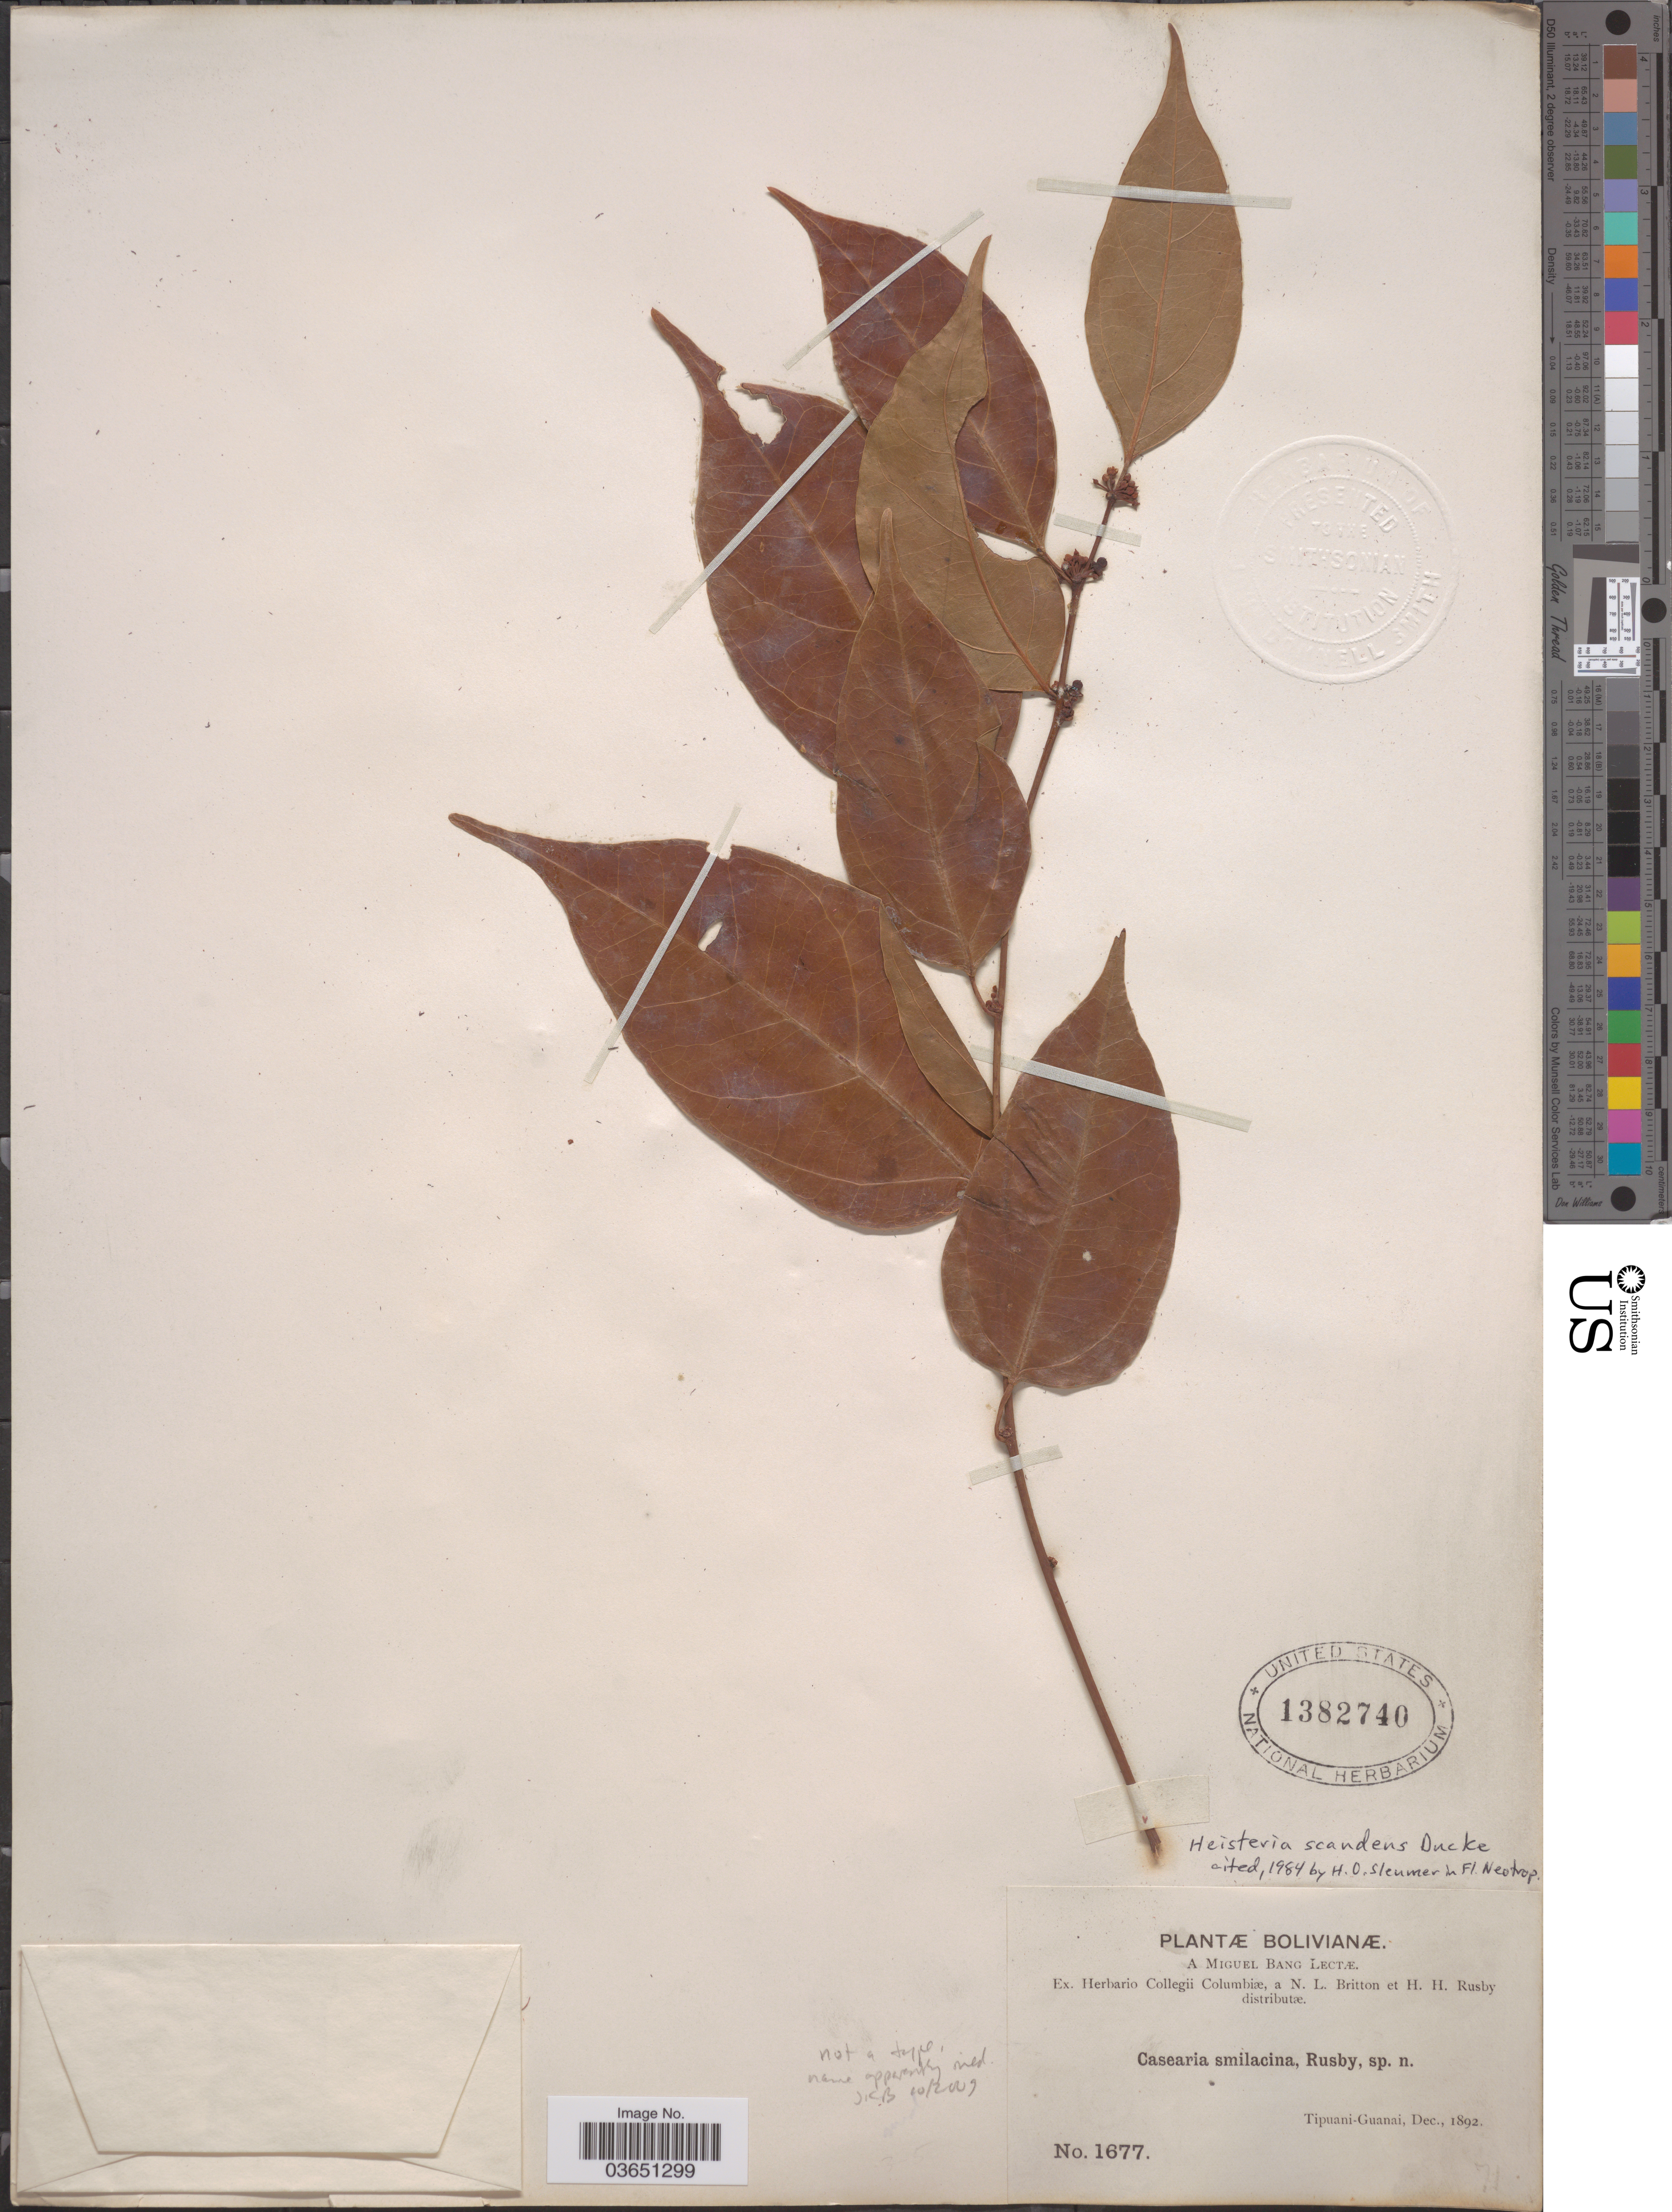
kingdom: Plantae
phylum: Tracheophyta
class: Magnoliopsida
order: Santalales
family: Erythropalaceae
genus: Heisteria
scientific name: Heisteria scandens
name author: Ducke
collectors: M. Bang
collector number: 1677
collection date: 1892-12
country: Bolivia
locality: Tipuani-Guanai.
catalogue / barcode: US 1382740